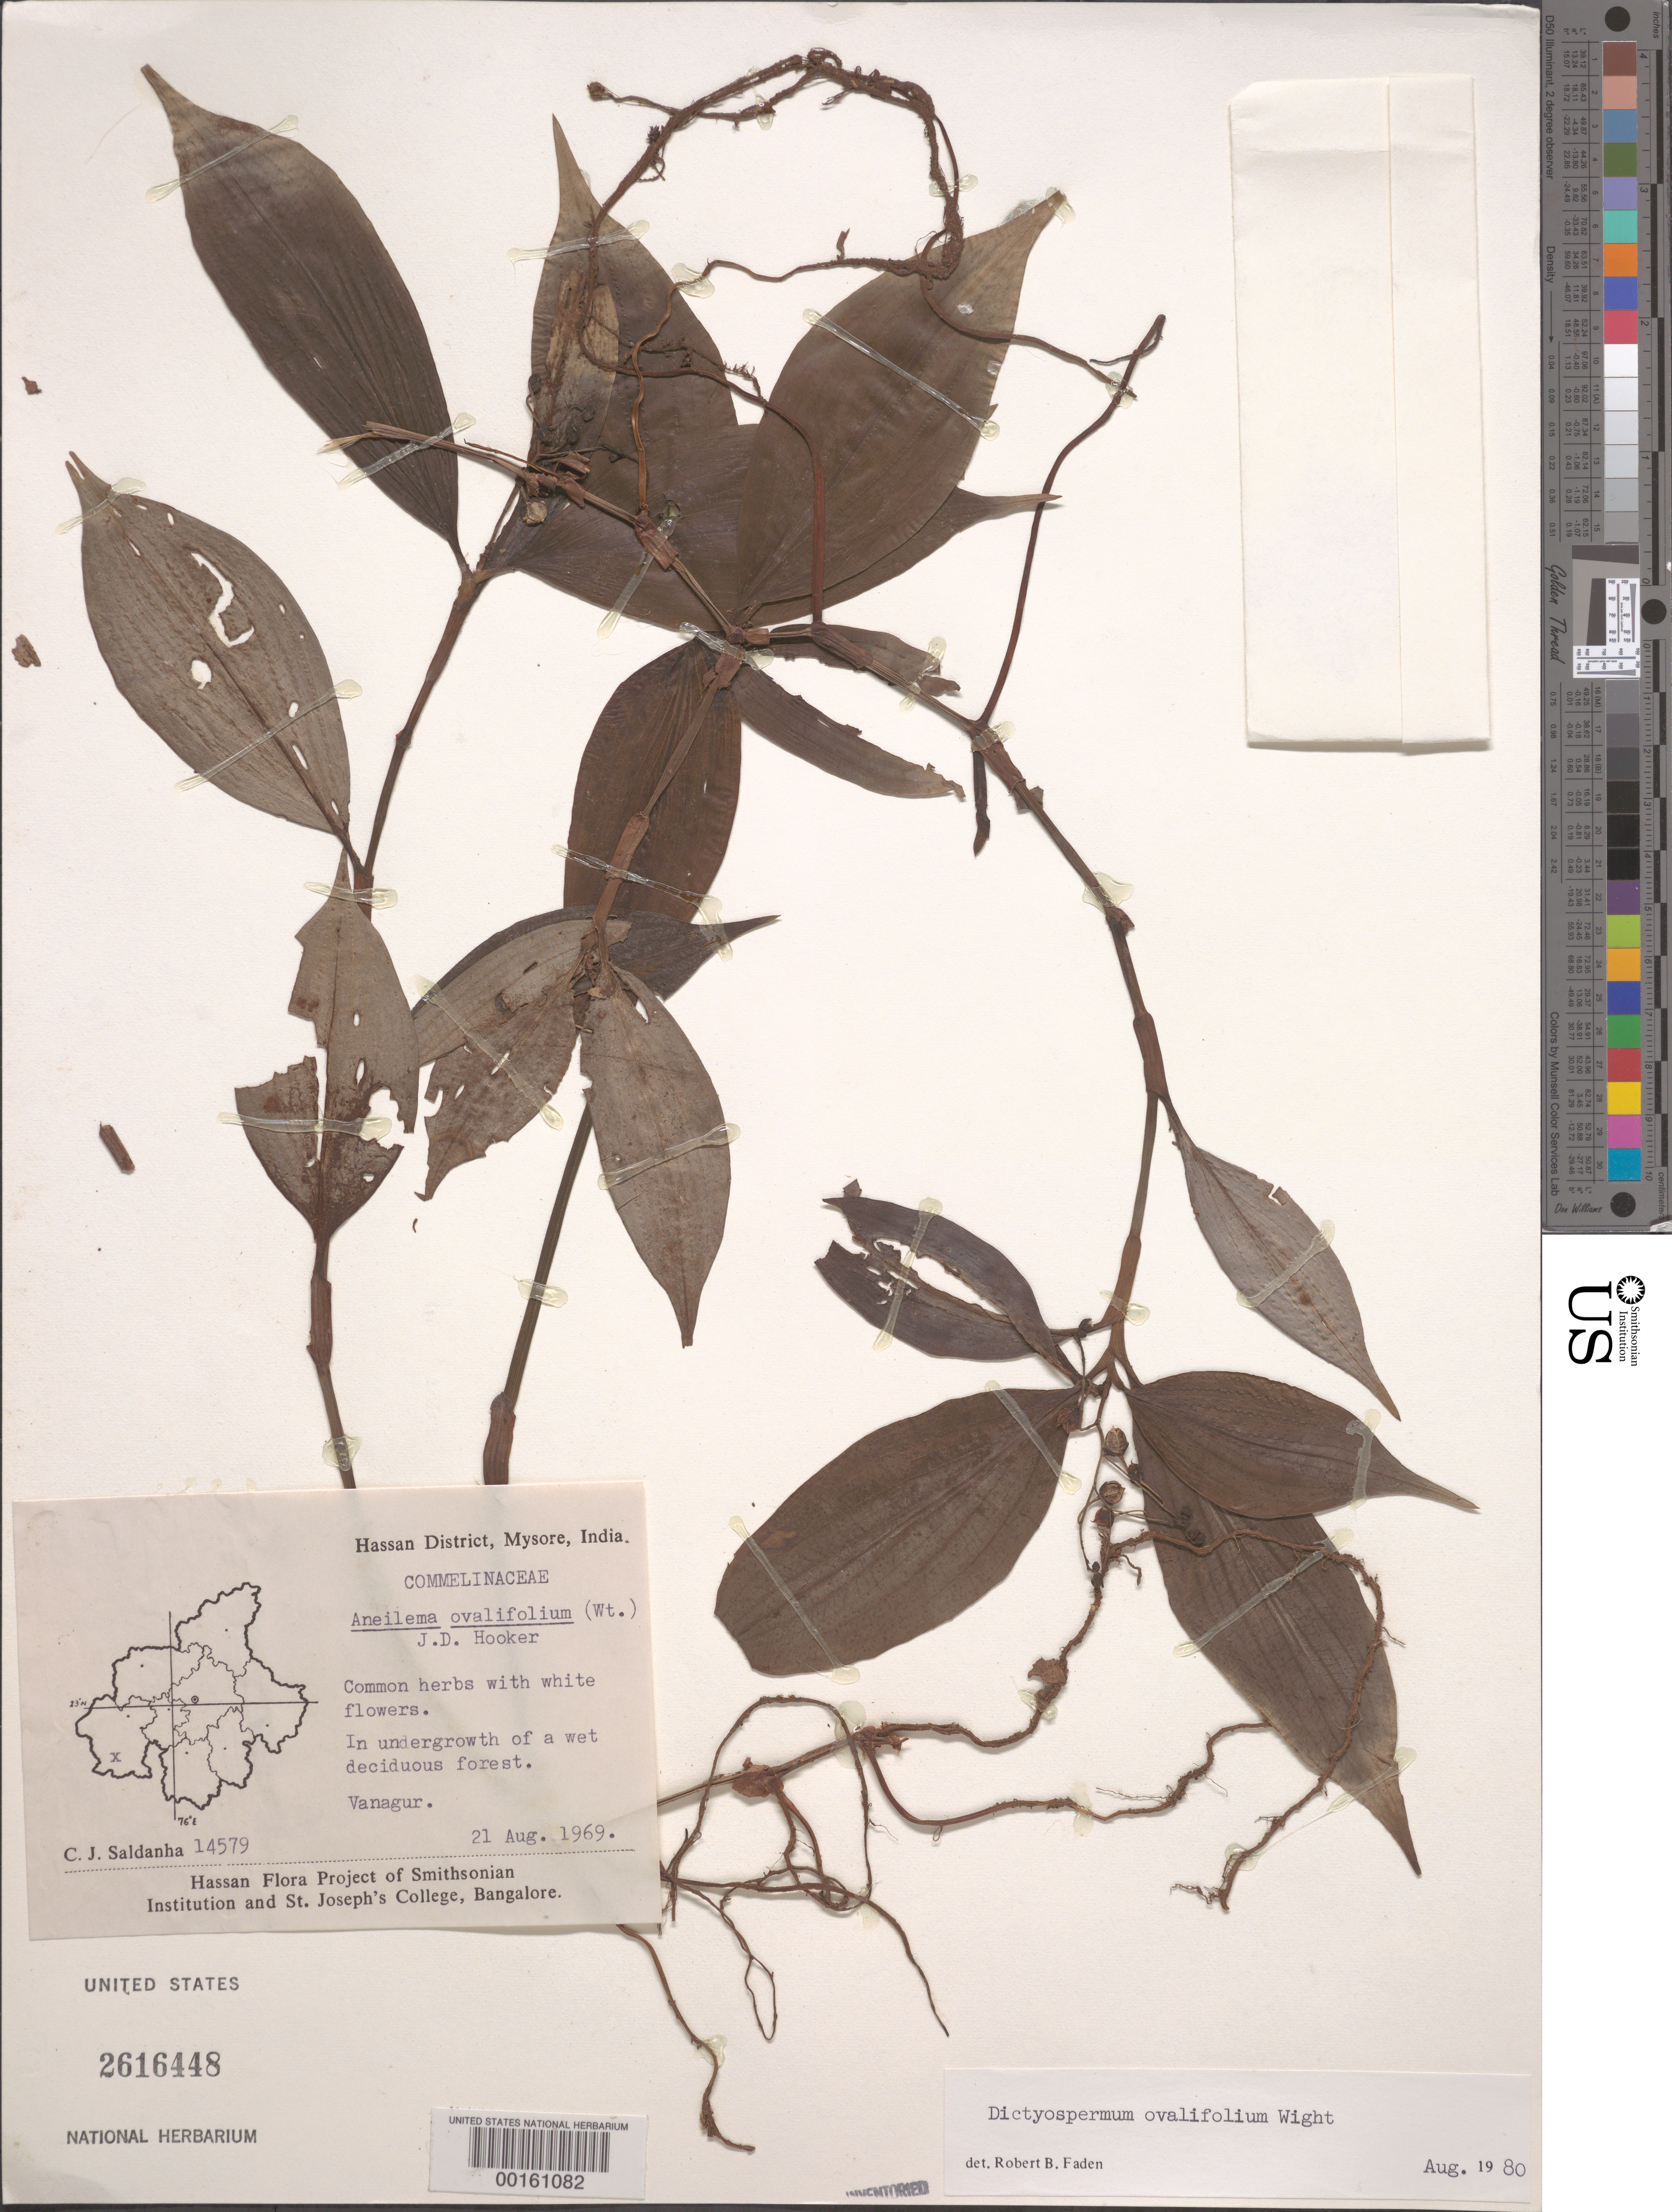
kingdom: Plantae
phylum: Tracheophyta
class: Liliopsida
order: Commelinales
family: Commelinaceae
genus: Dictyospermum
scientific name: Dictyospermum ovalifolium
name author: Wight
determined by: Faden, Robert B., (US), Smithsonian Institution - National Museum of Natural History (UNITED STATES)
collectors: C. J. Saldanha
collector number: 14579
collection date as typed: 21 Aug 1969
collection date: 1969-08-21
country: India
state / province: Karnataka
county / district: Hassan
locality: Vanagur, mysore state [mysore state = karnataka.]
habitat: Undergrowth of wet deciduous forest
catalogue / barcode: US 2616448